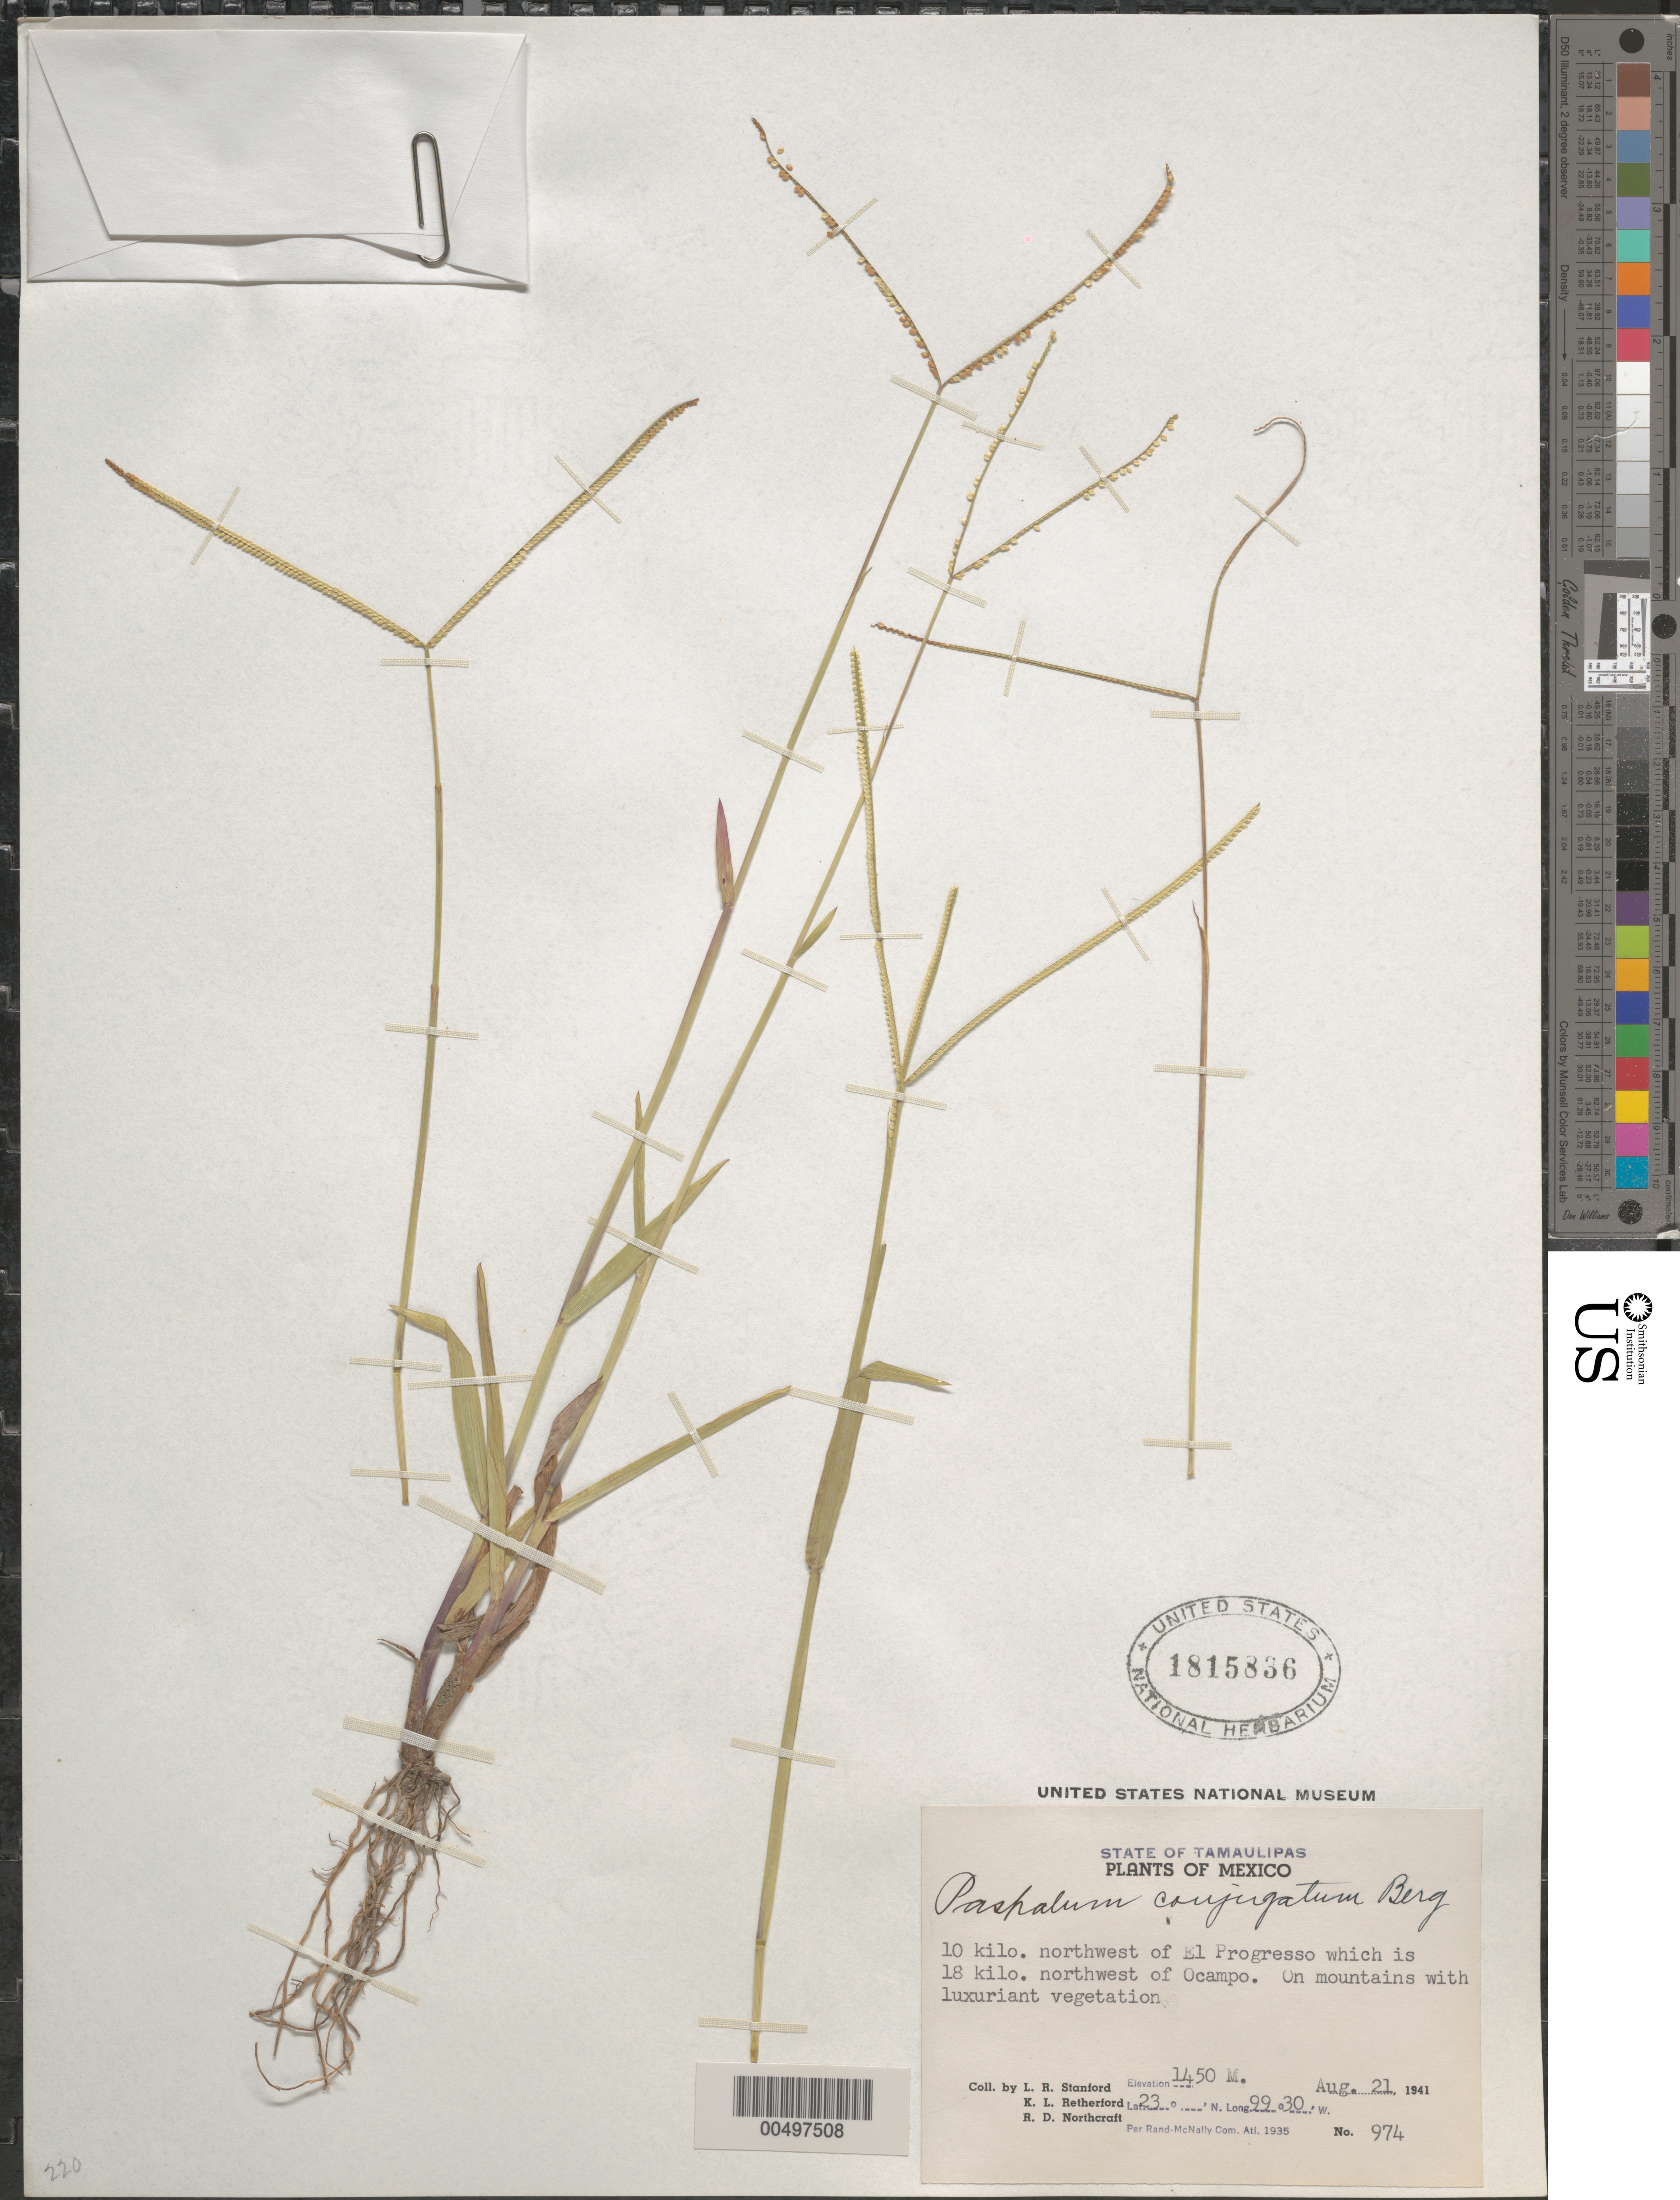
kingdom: Plantae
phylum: Tracheophyta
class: Liliopsida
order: Poales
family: Poaceae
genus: Paspalum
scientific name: Paspalum conjugatum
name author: P.J. Bergius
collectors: L. R. Stanford, K. Retherford & R. Northcraft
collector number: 974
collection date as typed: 21 Aug 1941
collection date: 1941-08-21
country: Mexico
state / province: Tamaulipas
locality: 10 km NW of El Progreso which is 18 km NW of Ocampo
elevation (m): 1450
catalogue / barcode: US 1815836